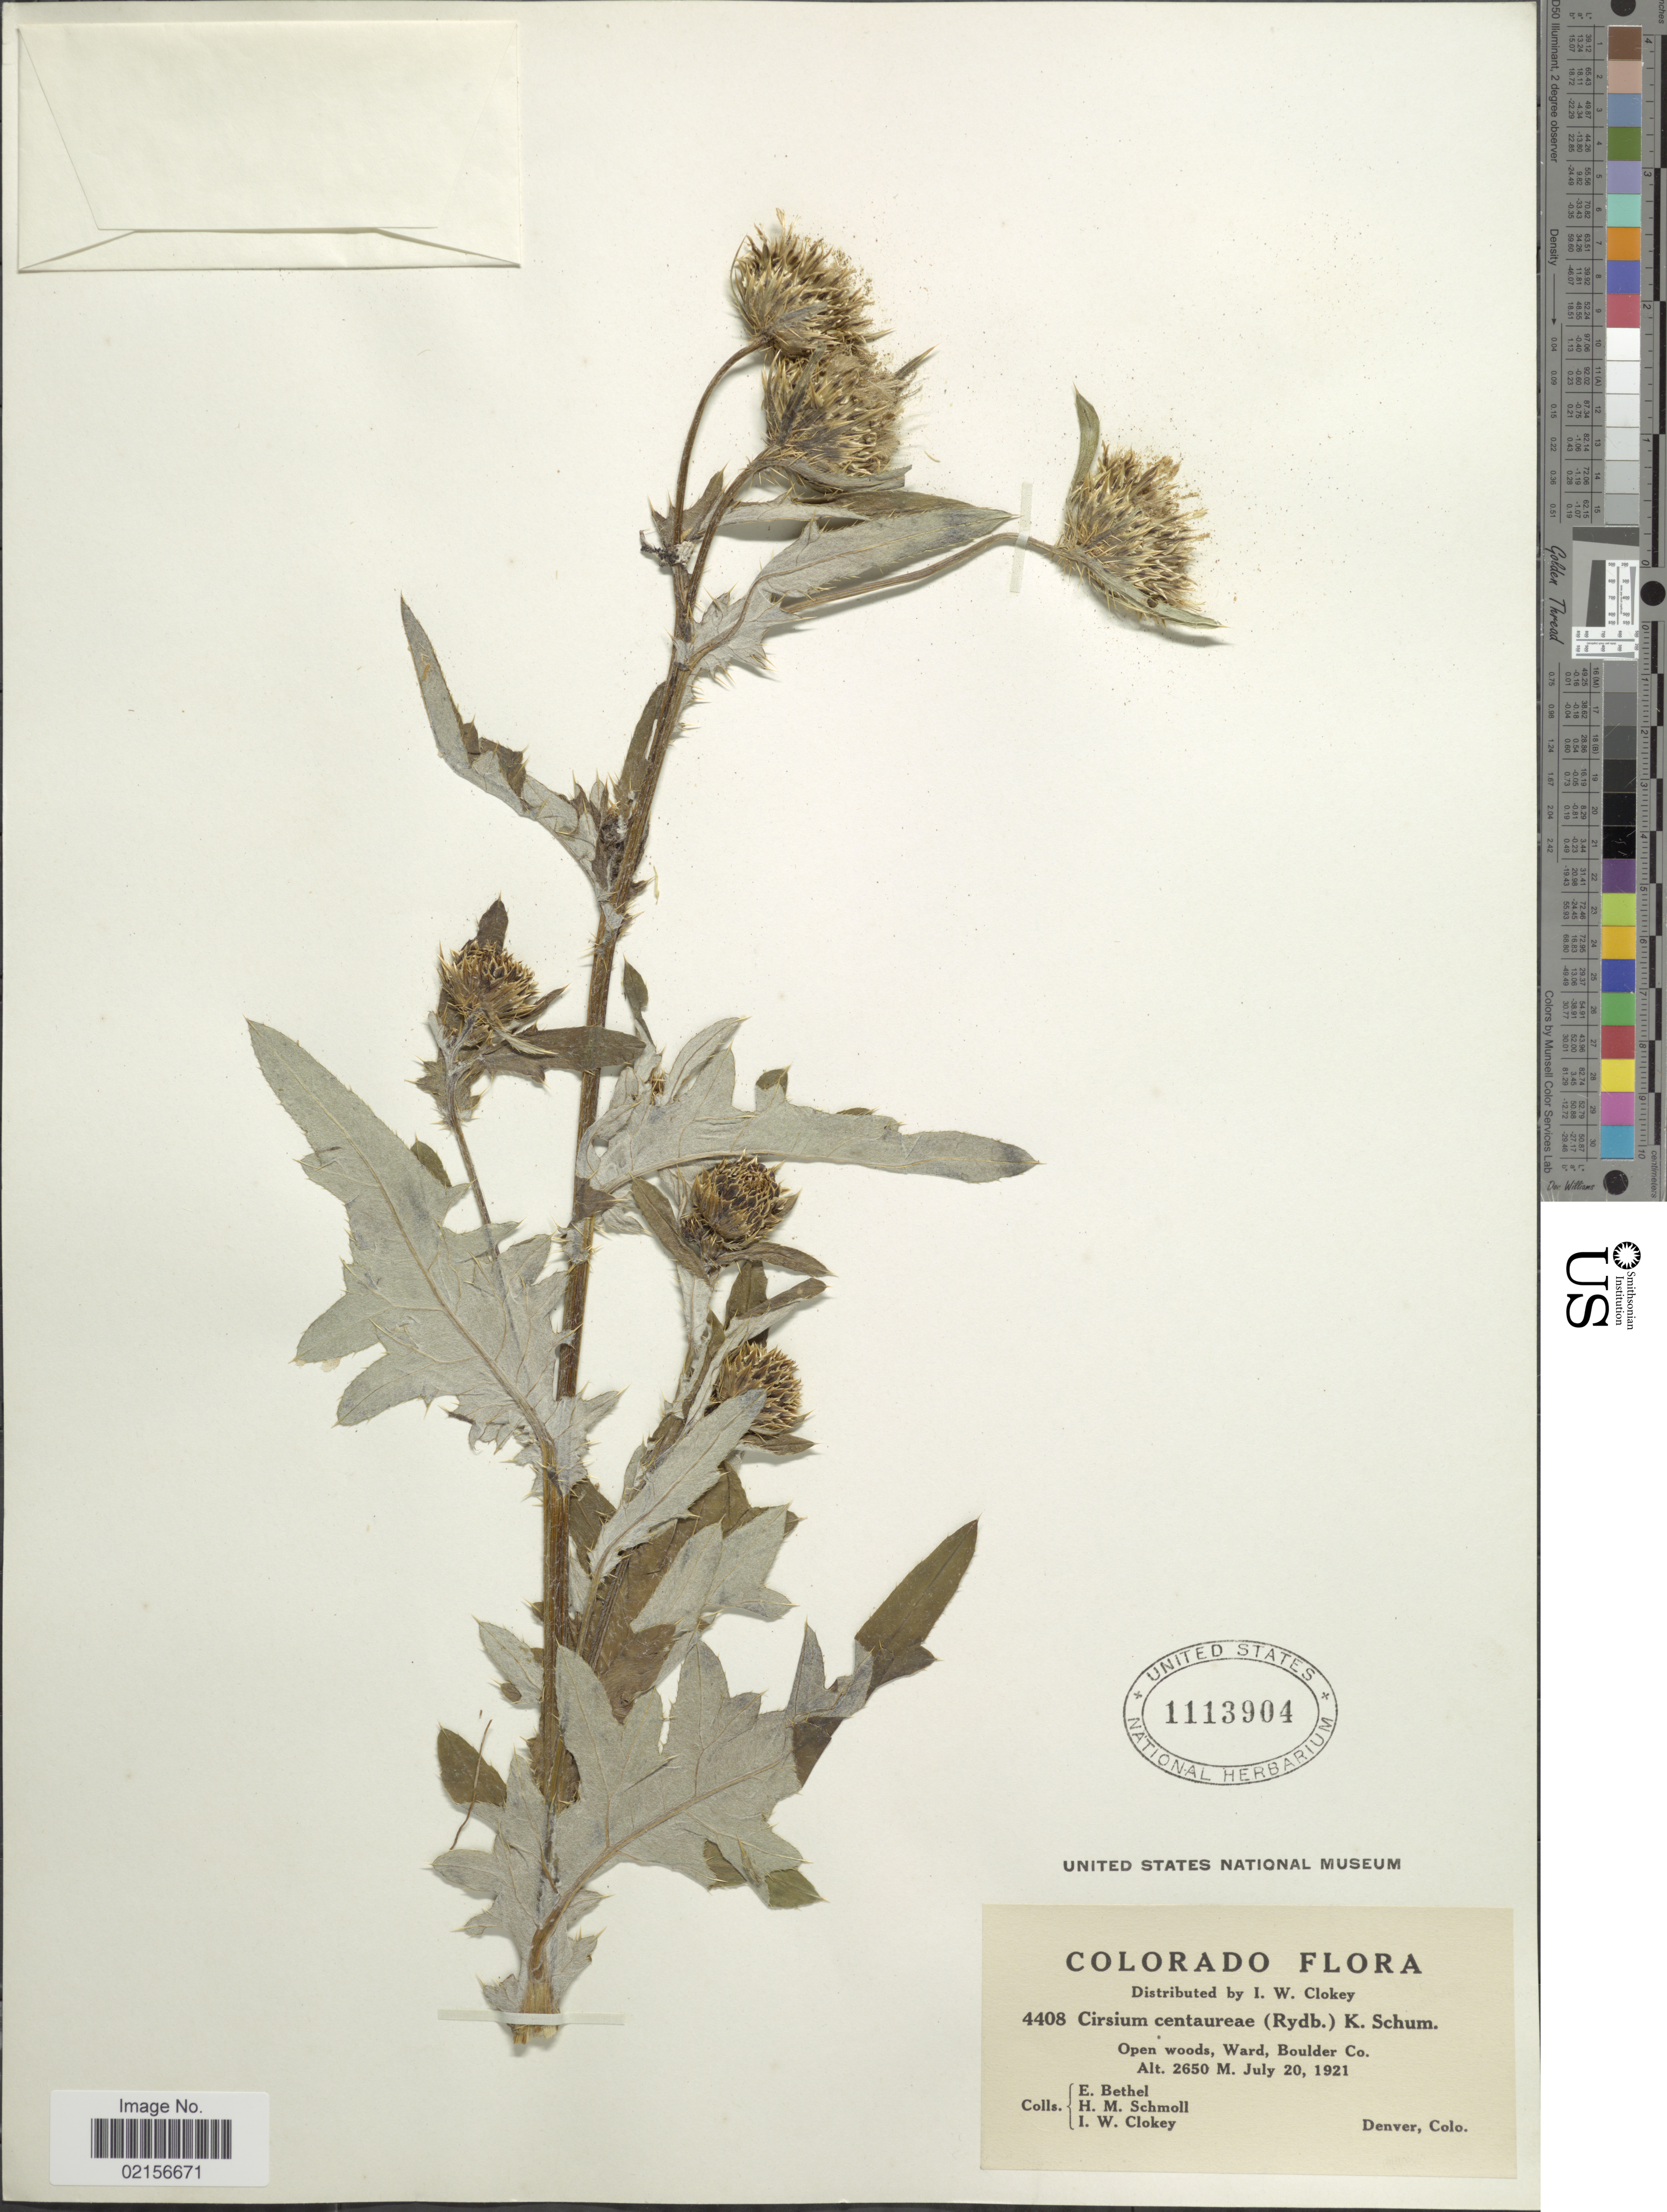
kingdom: Plantae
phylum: Tracheophyta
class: Magnoliopsida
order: Asterales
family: Asteraceae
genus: Cirsium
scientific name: Cirsium scariosum var. americanum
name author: (A. Gray) D.J. Keil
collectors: E. Bethel, H. Schmoll & I. W. Clokey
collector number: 4408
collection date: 1921-07-20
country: United States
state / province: Colorado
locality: Open woods, Ward, Boulder Co.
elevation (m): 2650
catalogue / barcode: US 1113904